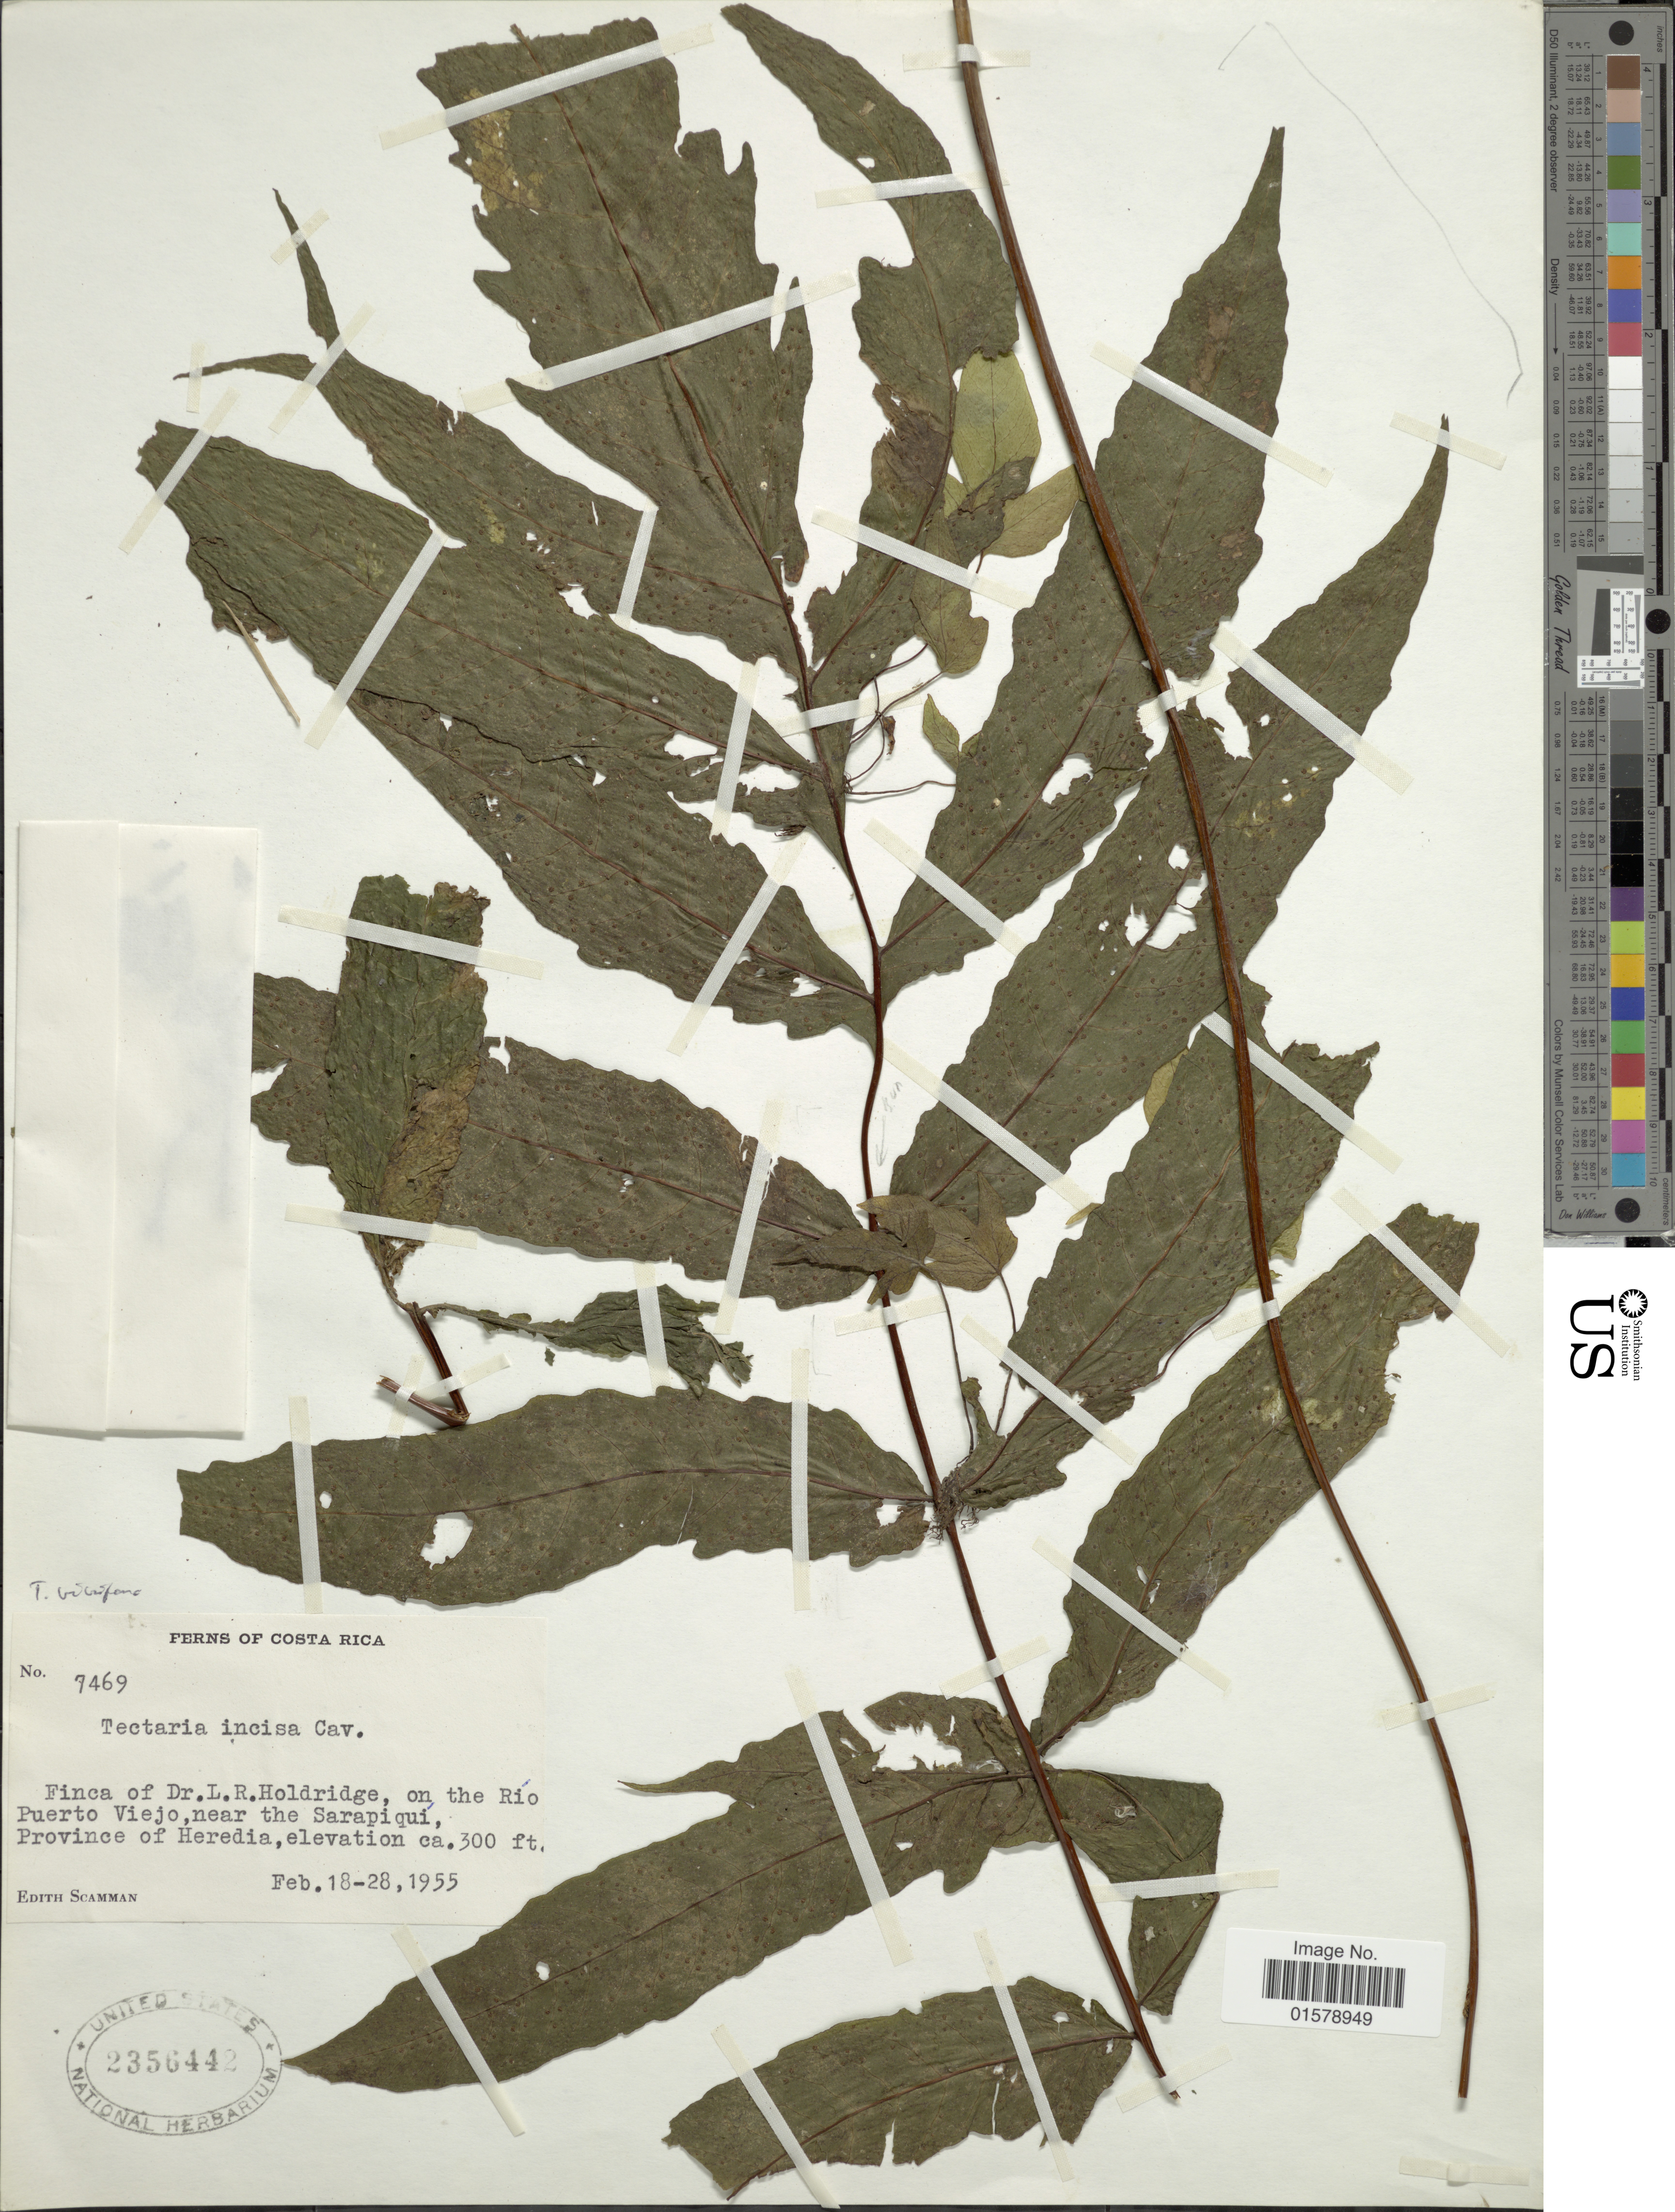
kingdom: Plantae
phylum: Tracheophyta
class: Polypodiopsida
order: Polypodiales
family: Tectariaceae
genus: Tectaria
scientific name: Tectaria vivipara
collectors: E. Scamman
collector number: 7469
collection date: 1955-02-18/1955-02-28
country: Costa Rica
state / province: Heredia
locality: Finca of Dr. L. R. Holdridge, on the Rio Puerto Viejo, near the Sarapiqui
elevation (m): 91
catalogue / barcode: US 2356442